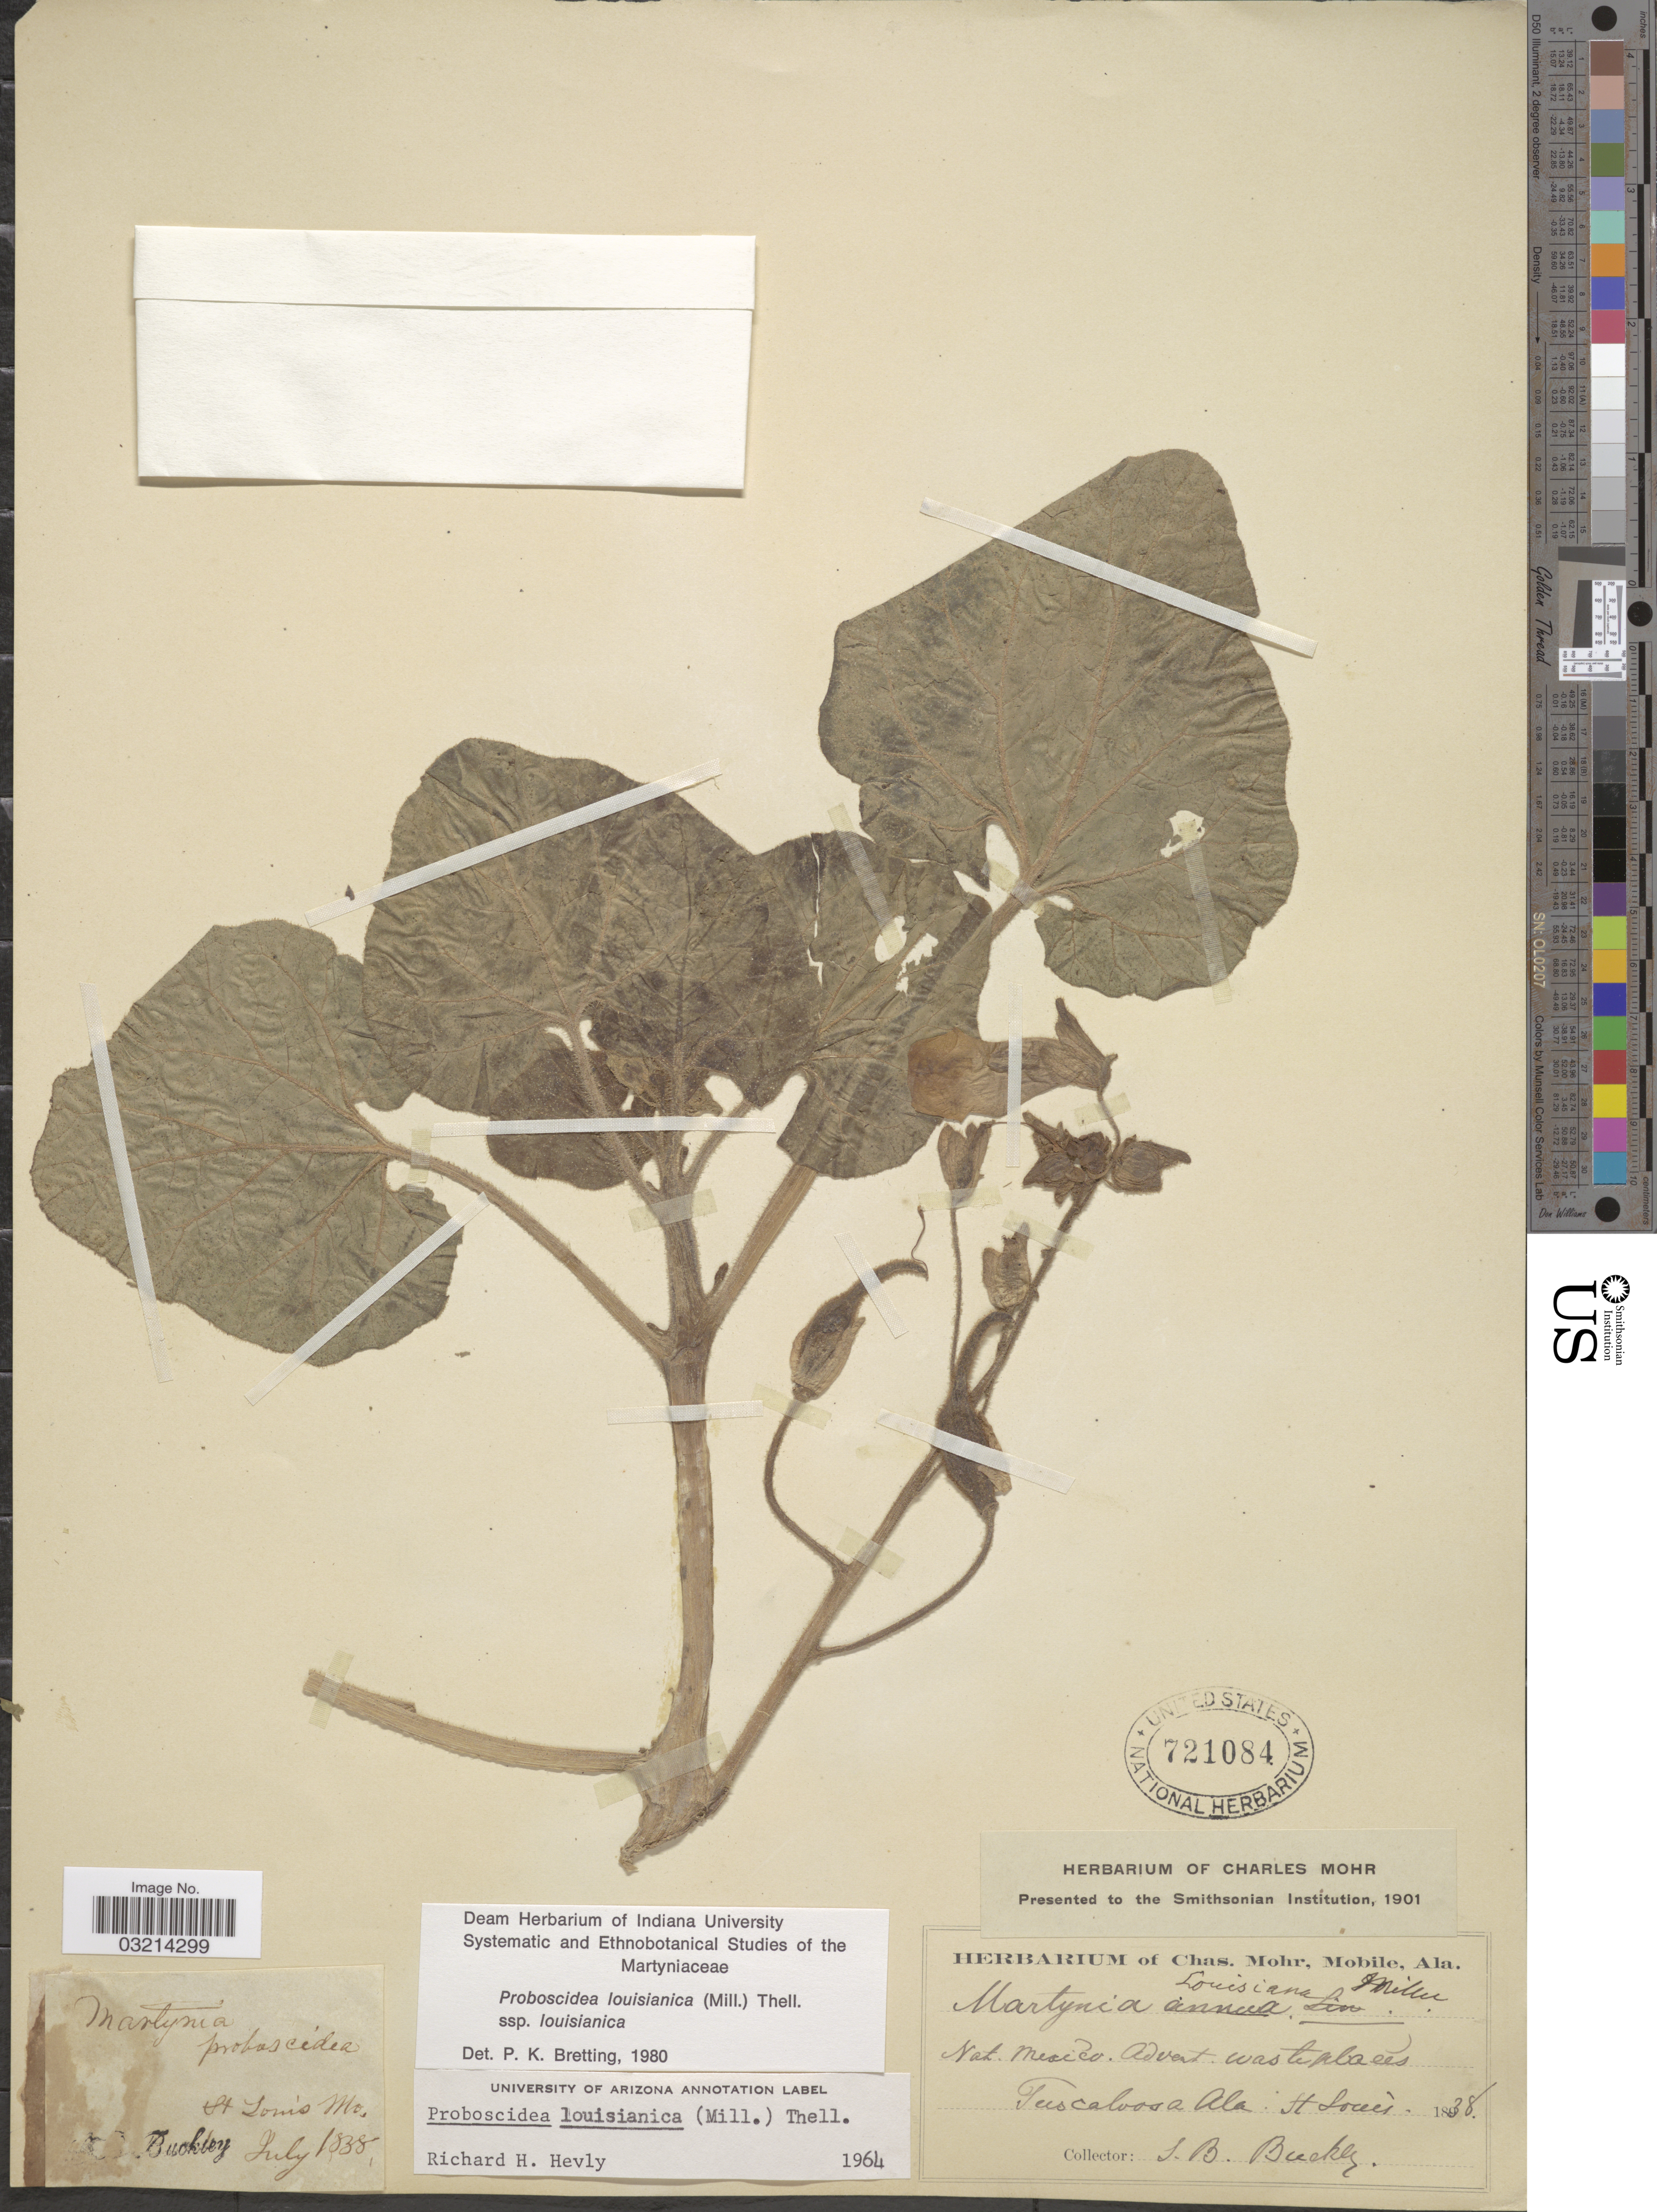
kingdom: Plantae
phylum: Tracheophyta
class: Magnoliopsida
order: Lamiales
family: Martyniaceae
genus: Proboscidea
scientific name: Proboscidea louisianica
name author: Thell.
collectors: S. B. Buckley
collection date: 1838-07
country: United States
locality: St. Louis Mo. Tuscaloosa Ala.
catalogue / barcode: US 721084